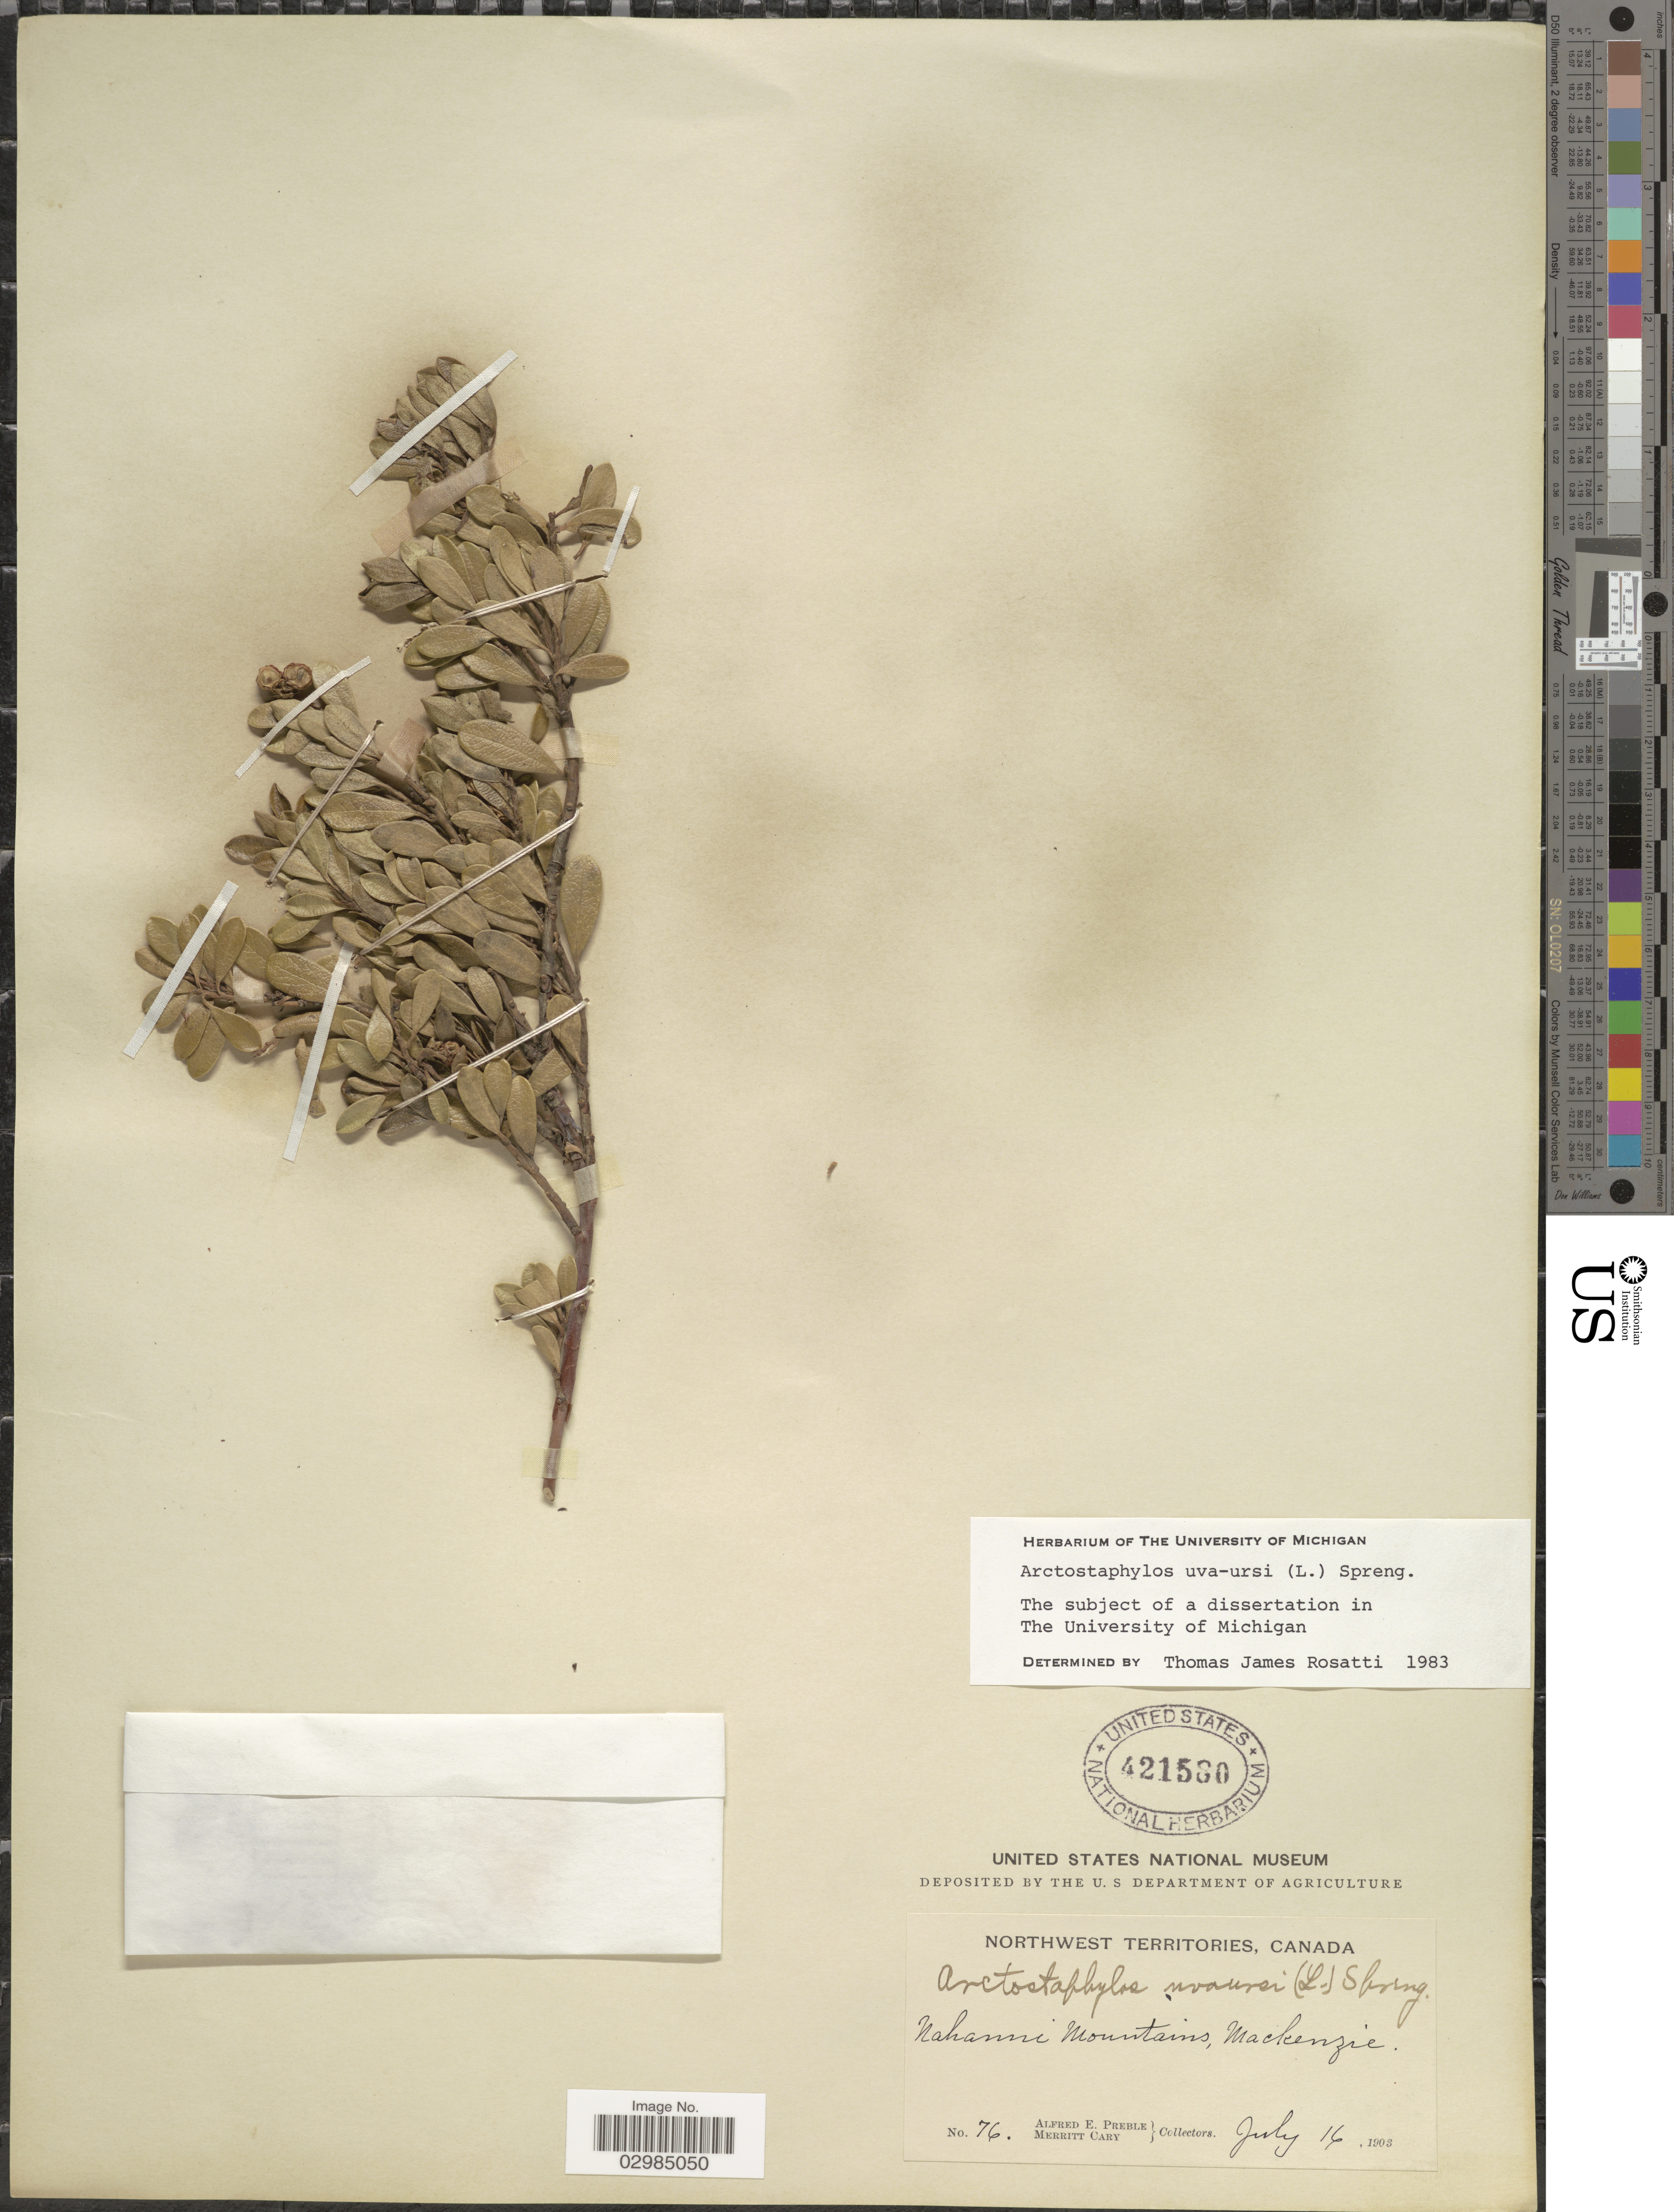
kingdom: Plantae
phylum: Tracheophyta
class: Magnoliopsida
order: Ericales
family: Ericaceae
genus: Arctostaphylos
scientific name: Arctostaphylos uva-ursi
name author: (L.) Spreng.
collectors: A. Preble & M. Cary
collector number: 76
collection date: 1903-07-16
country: Canada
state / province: Northwest Territories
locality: Nahanni Mountains, Mackenzie.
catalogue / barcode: US 421580